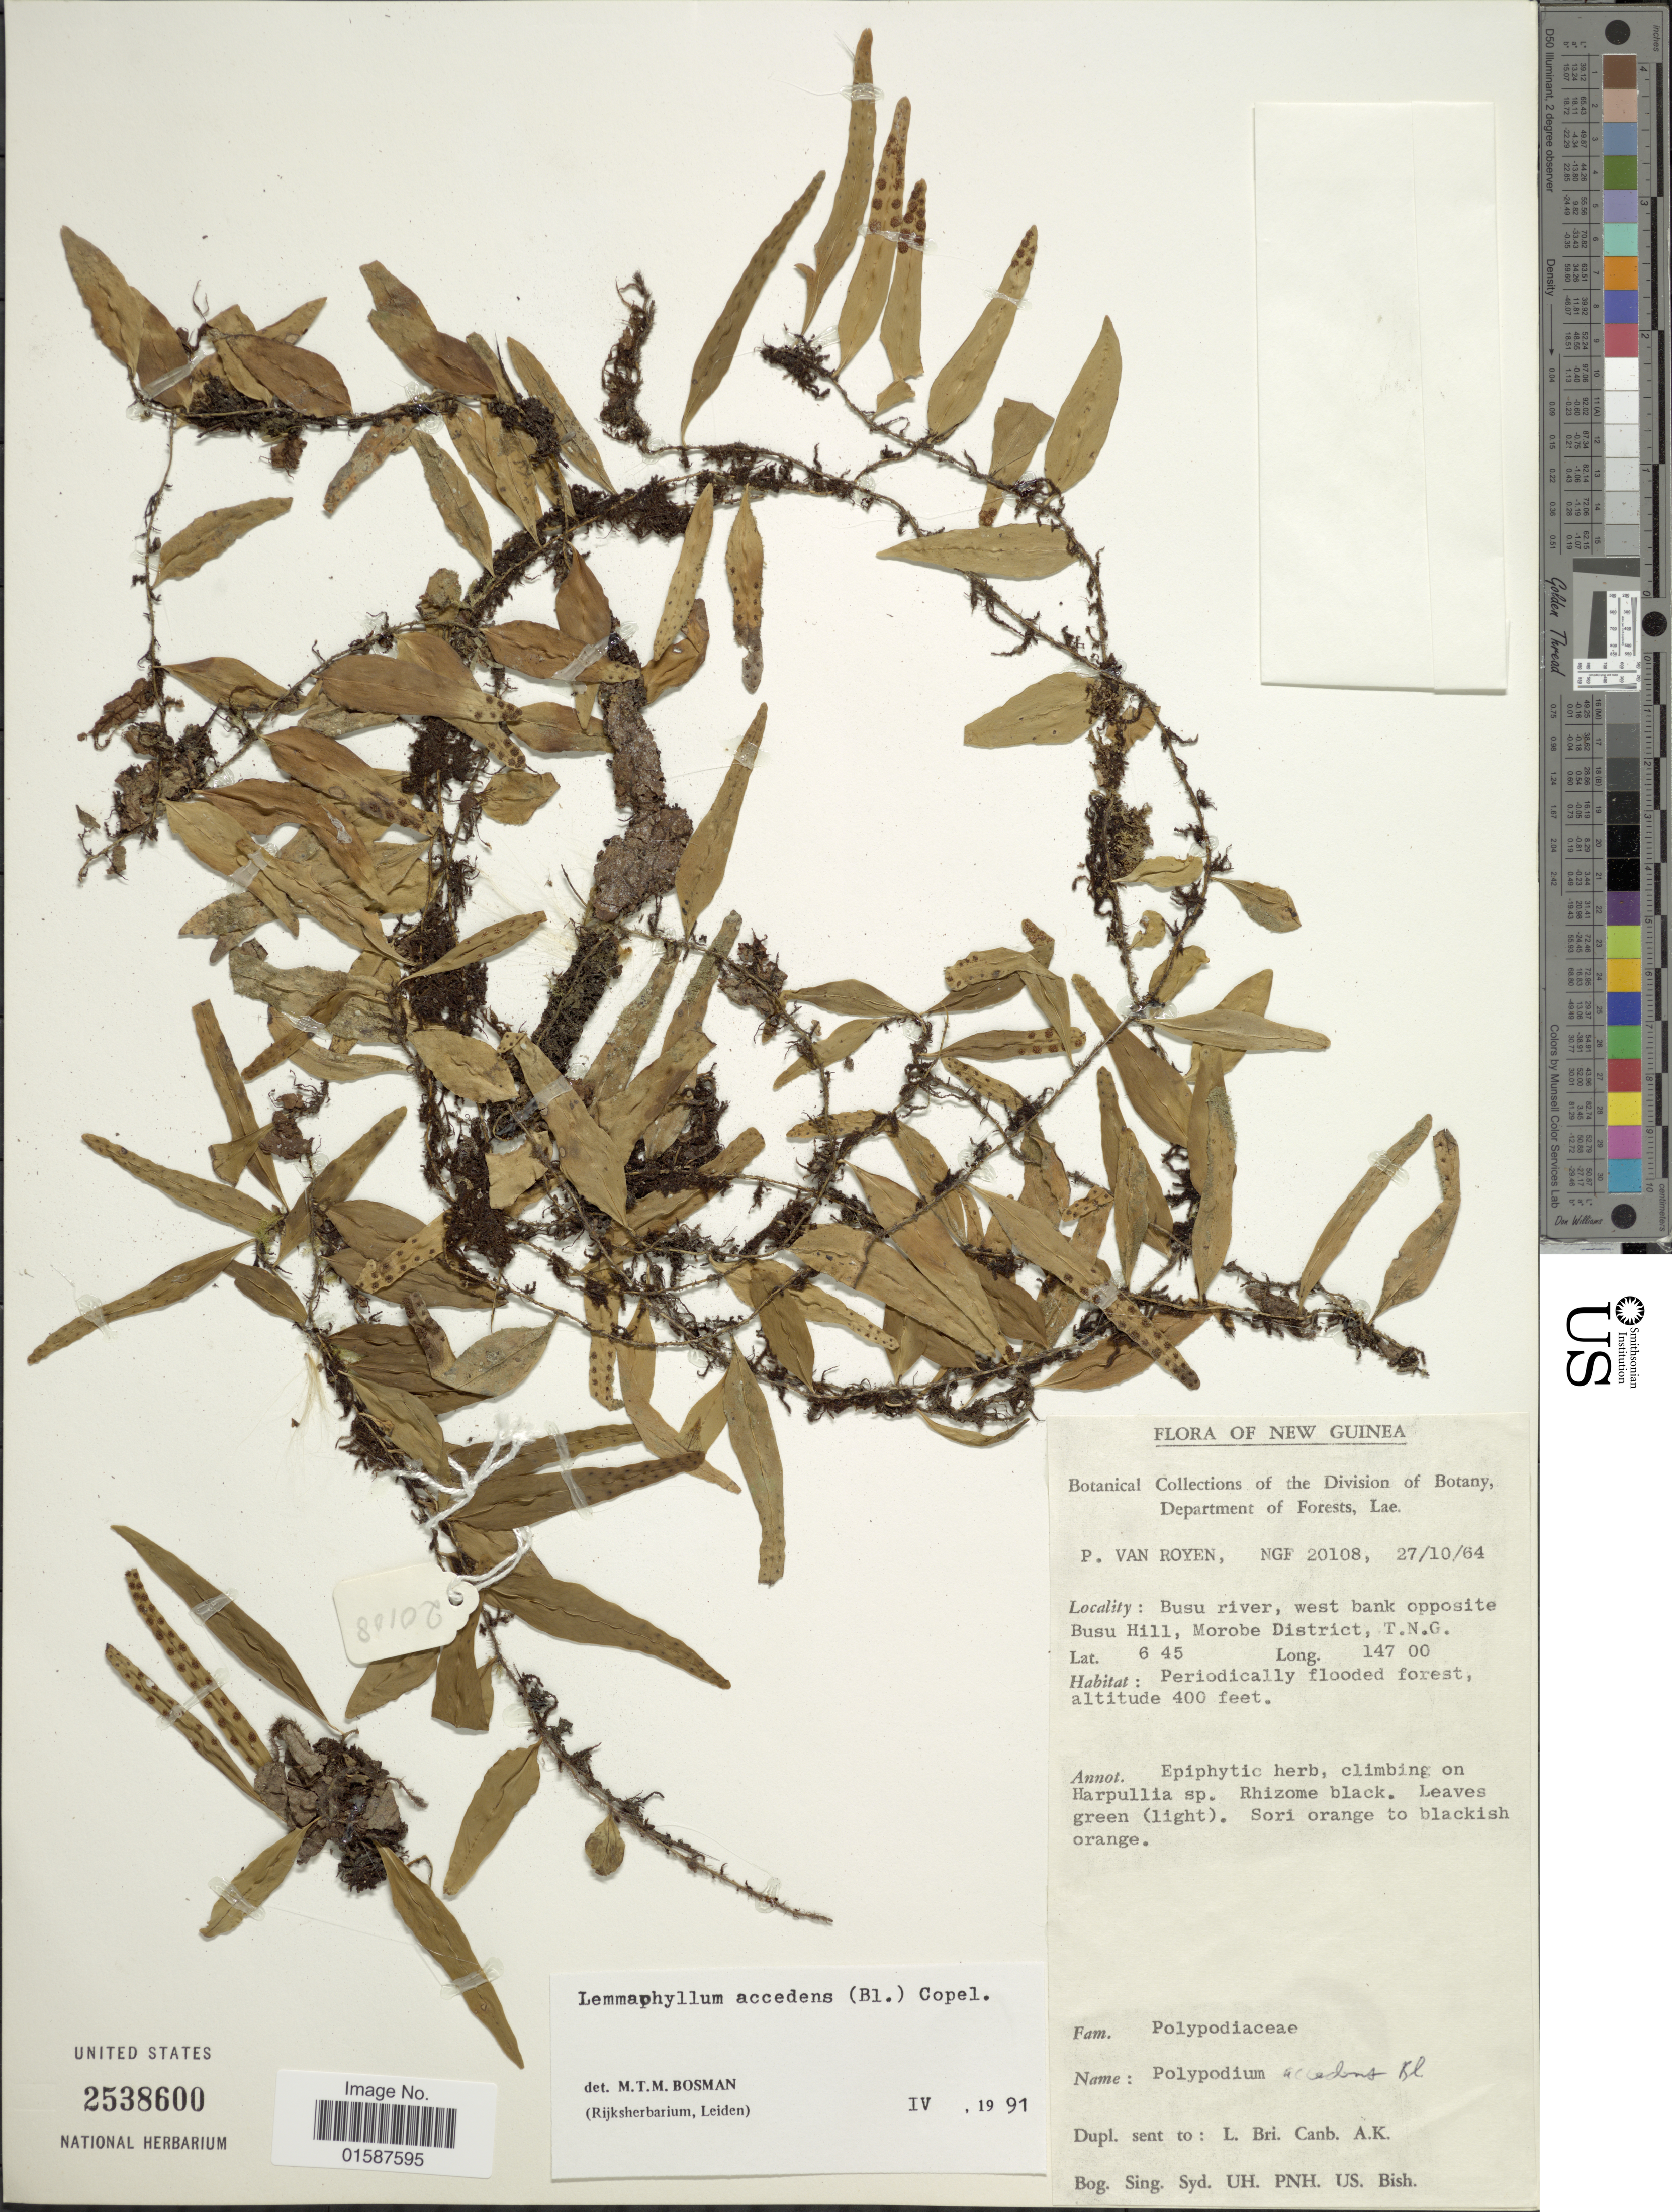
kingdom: Plantae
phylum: Tracheophyta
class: Polypodiopsida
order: Polypodiales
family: Polypodiaceae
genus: Lemmaphyllum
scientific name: Lemmaphyllum accedens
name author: (Blume) Donk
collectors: P. van Royen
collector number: NGF 20108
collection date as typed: Transcribed d/m/y: 27/10/64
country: Papua New Guinea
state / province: Morobe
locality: New Guinea, Busu river, west bank opposite, Busu Hill, Morobe District, T. N. G.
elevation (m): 122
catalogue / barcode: US 2538600